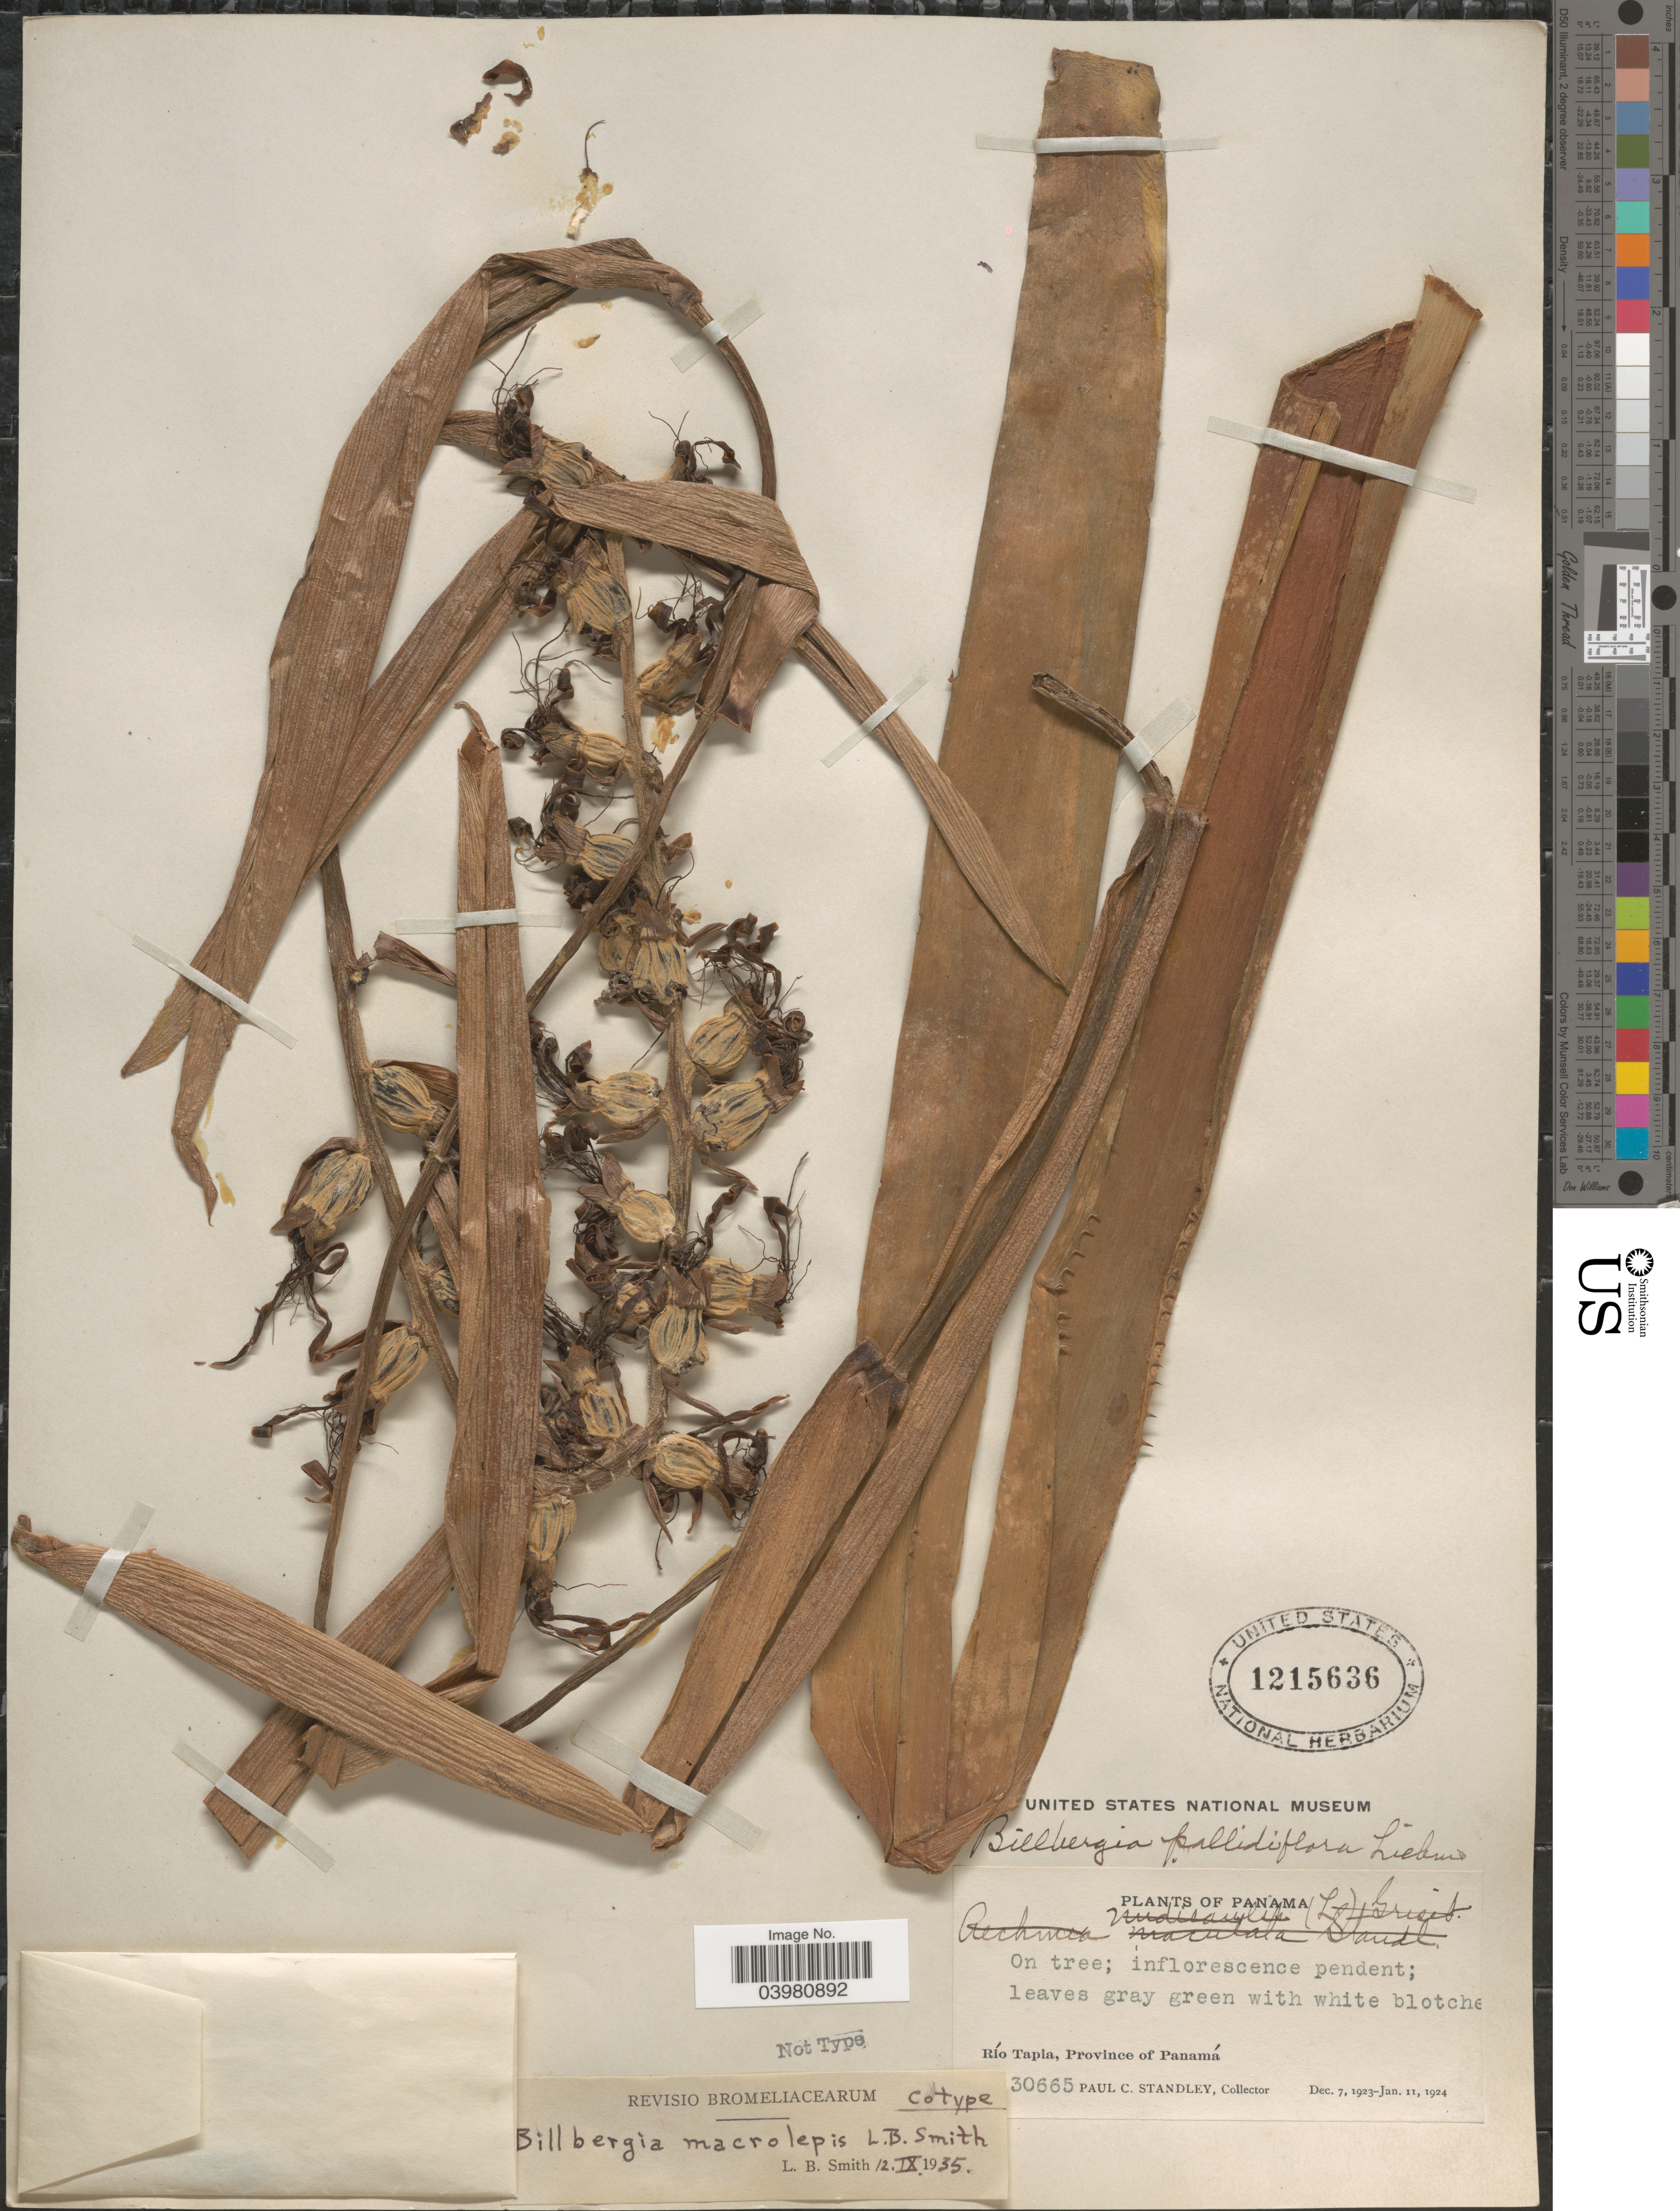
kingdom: Plantae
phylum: Tracheophyta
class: Liliopsida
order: Poales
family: Bromeliaceae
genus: Billbergia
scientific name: Billbergia amoena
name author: (G. Lodd.) Lindl.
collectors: P. C. Standley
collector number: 30665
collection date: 1923-12-07/1924-01-11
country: Panama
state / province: Panamá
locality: Río Tapia.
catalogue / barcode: US 1215636